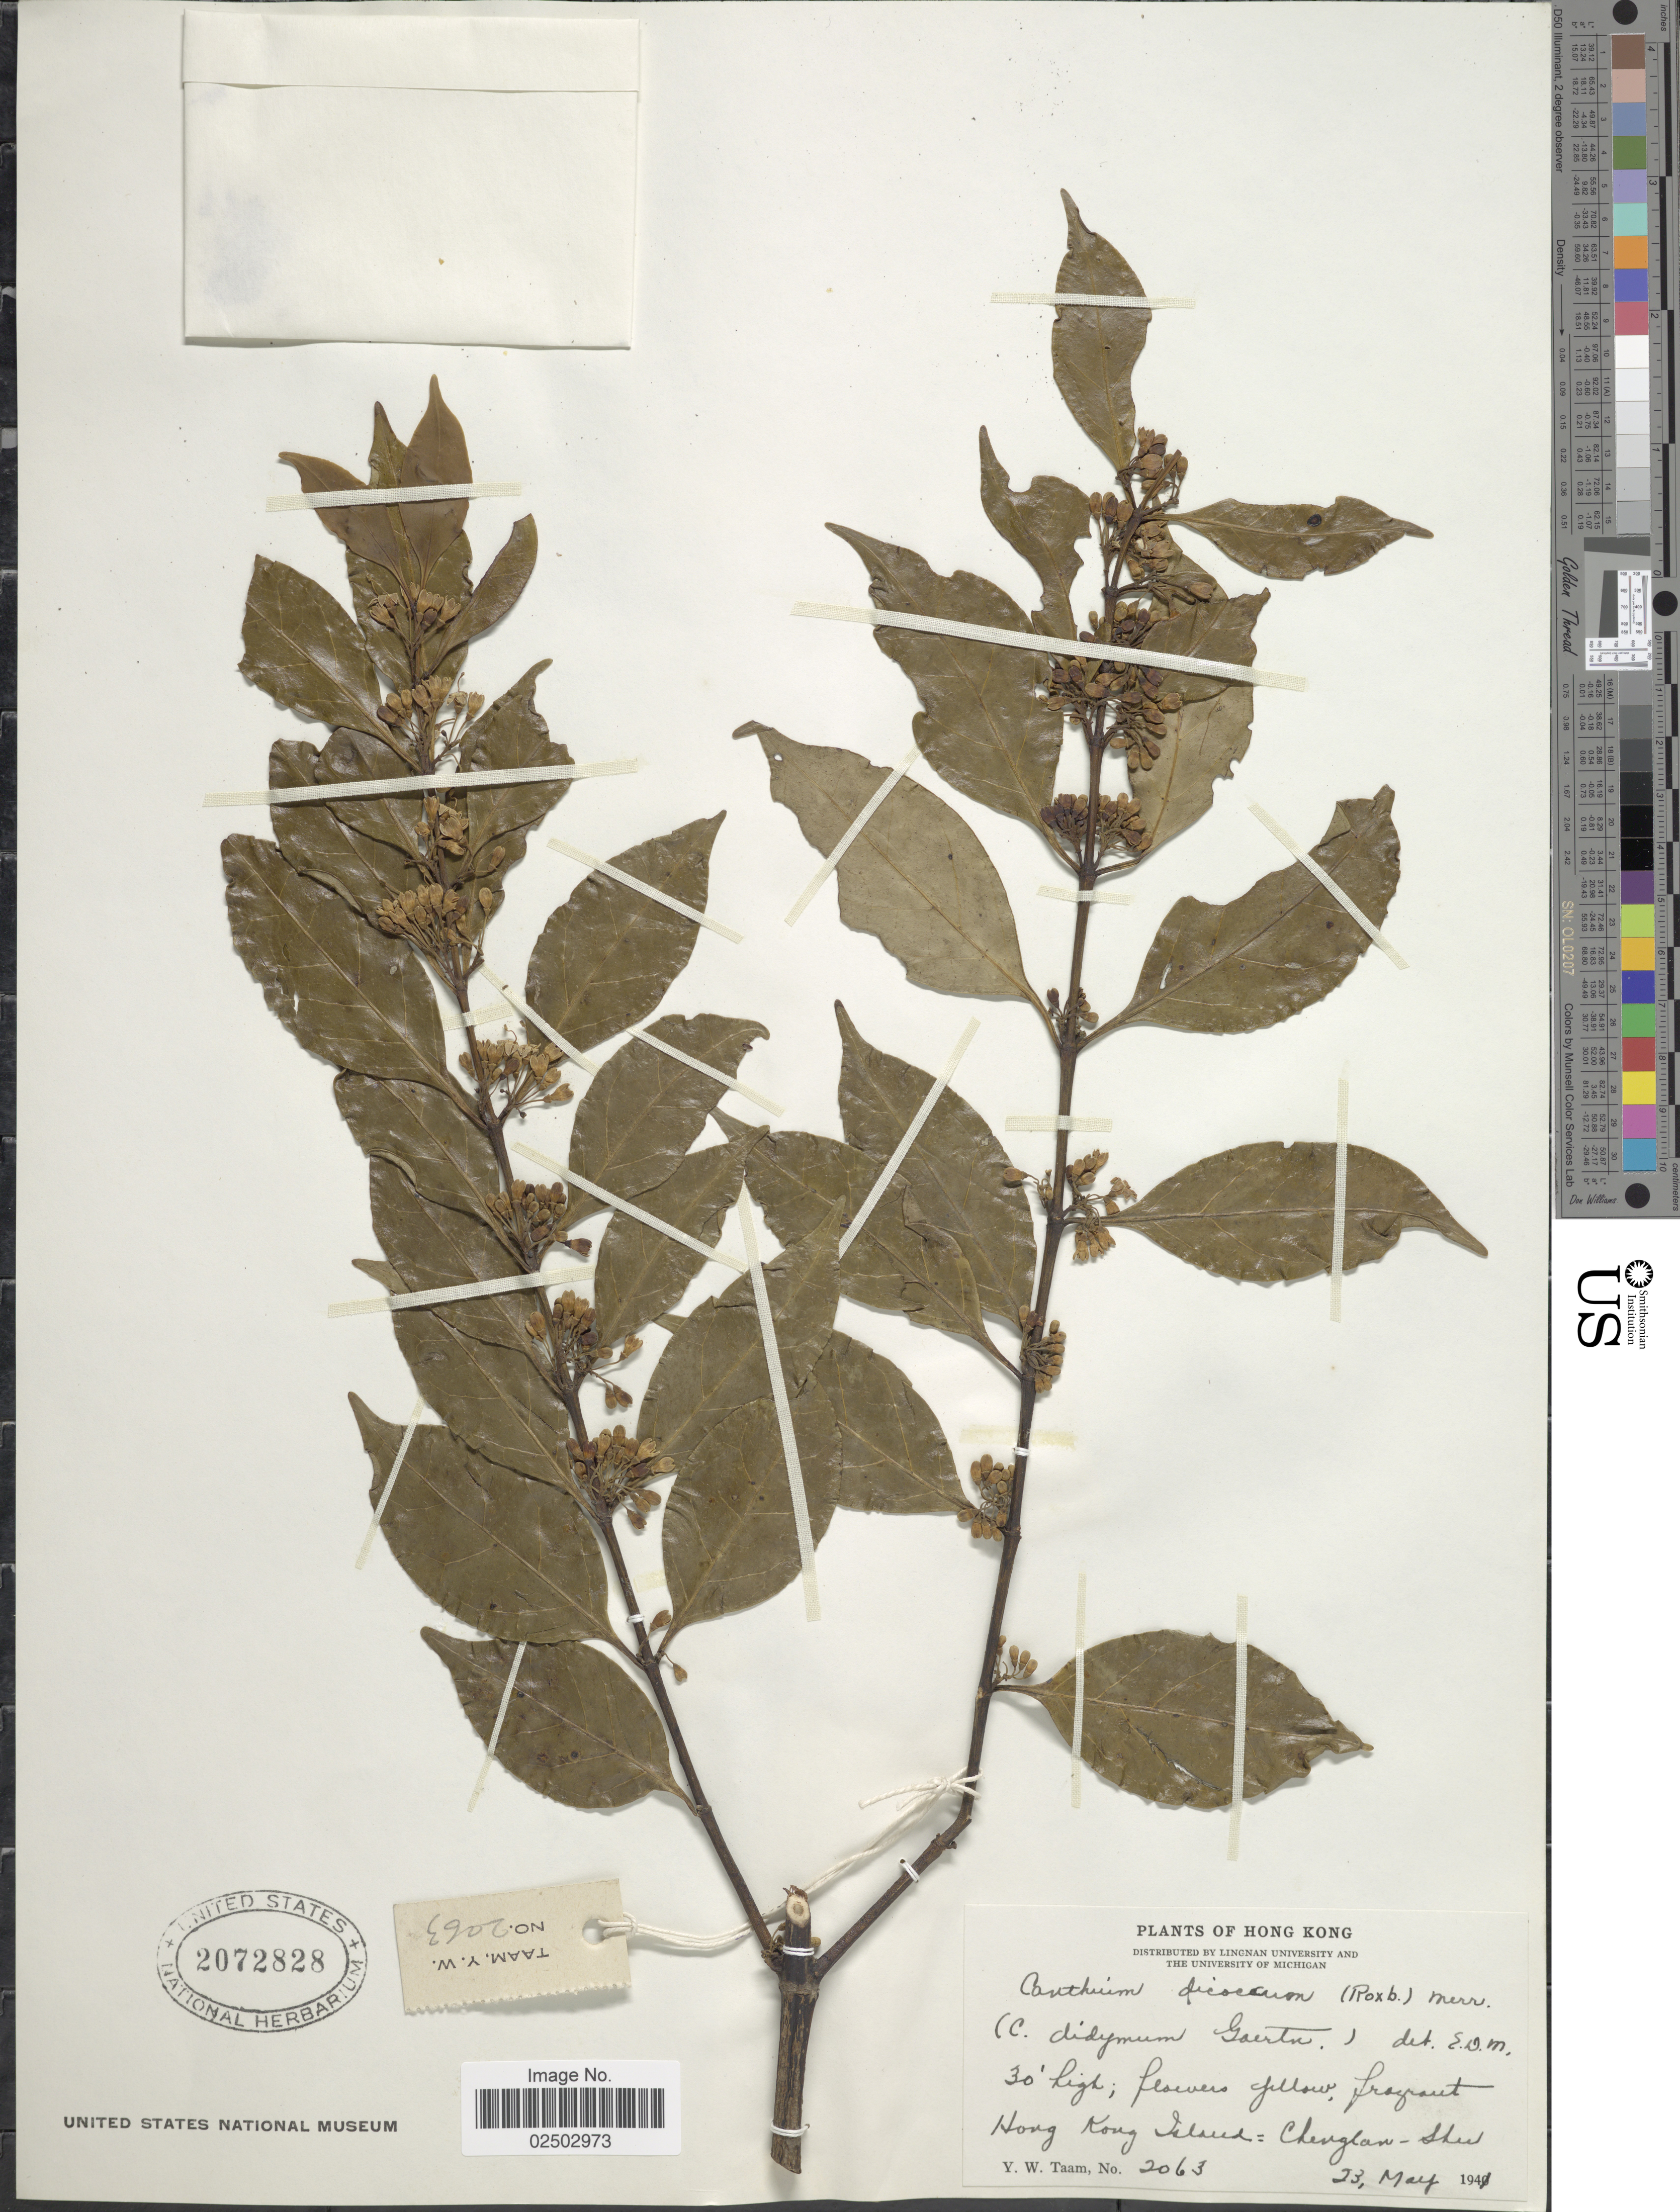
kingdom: Plantae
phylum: Tracheophyta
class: Magnoliopsida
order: Gentianales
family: Rubiaceae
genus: Canthium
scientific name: Canthium dicoccum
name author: (Gaertn.) Merr.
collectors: Y. W. Taam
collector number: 2063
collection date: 1941-05-23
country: China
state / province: Hong Kong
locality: Hong Kong Island = Chenglan-Shu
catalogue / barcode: US 2072828